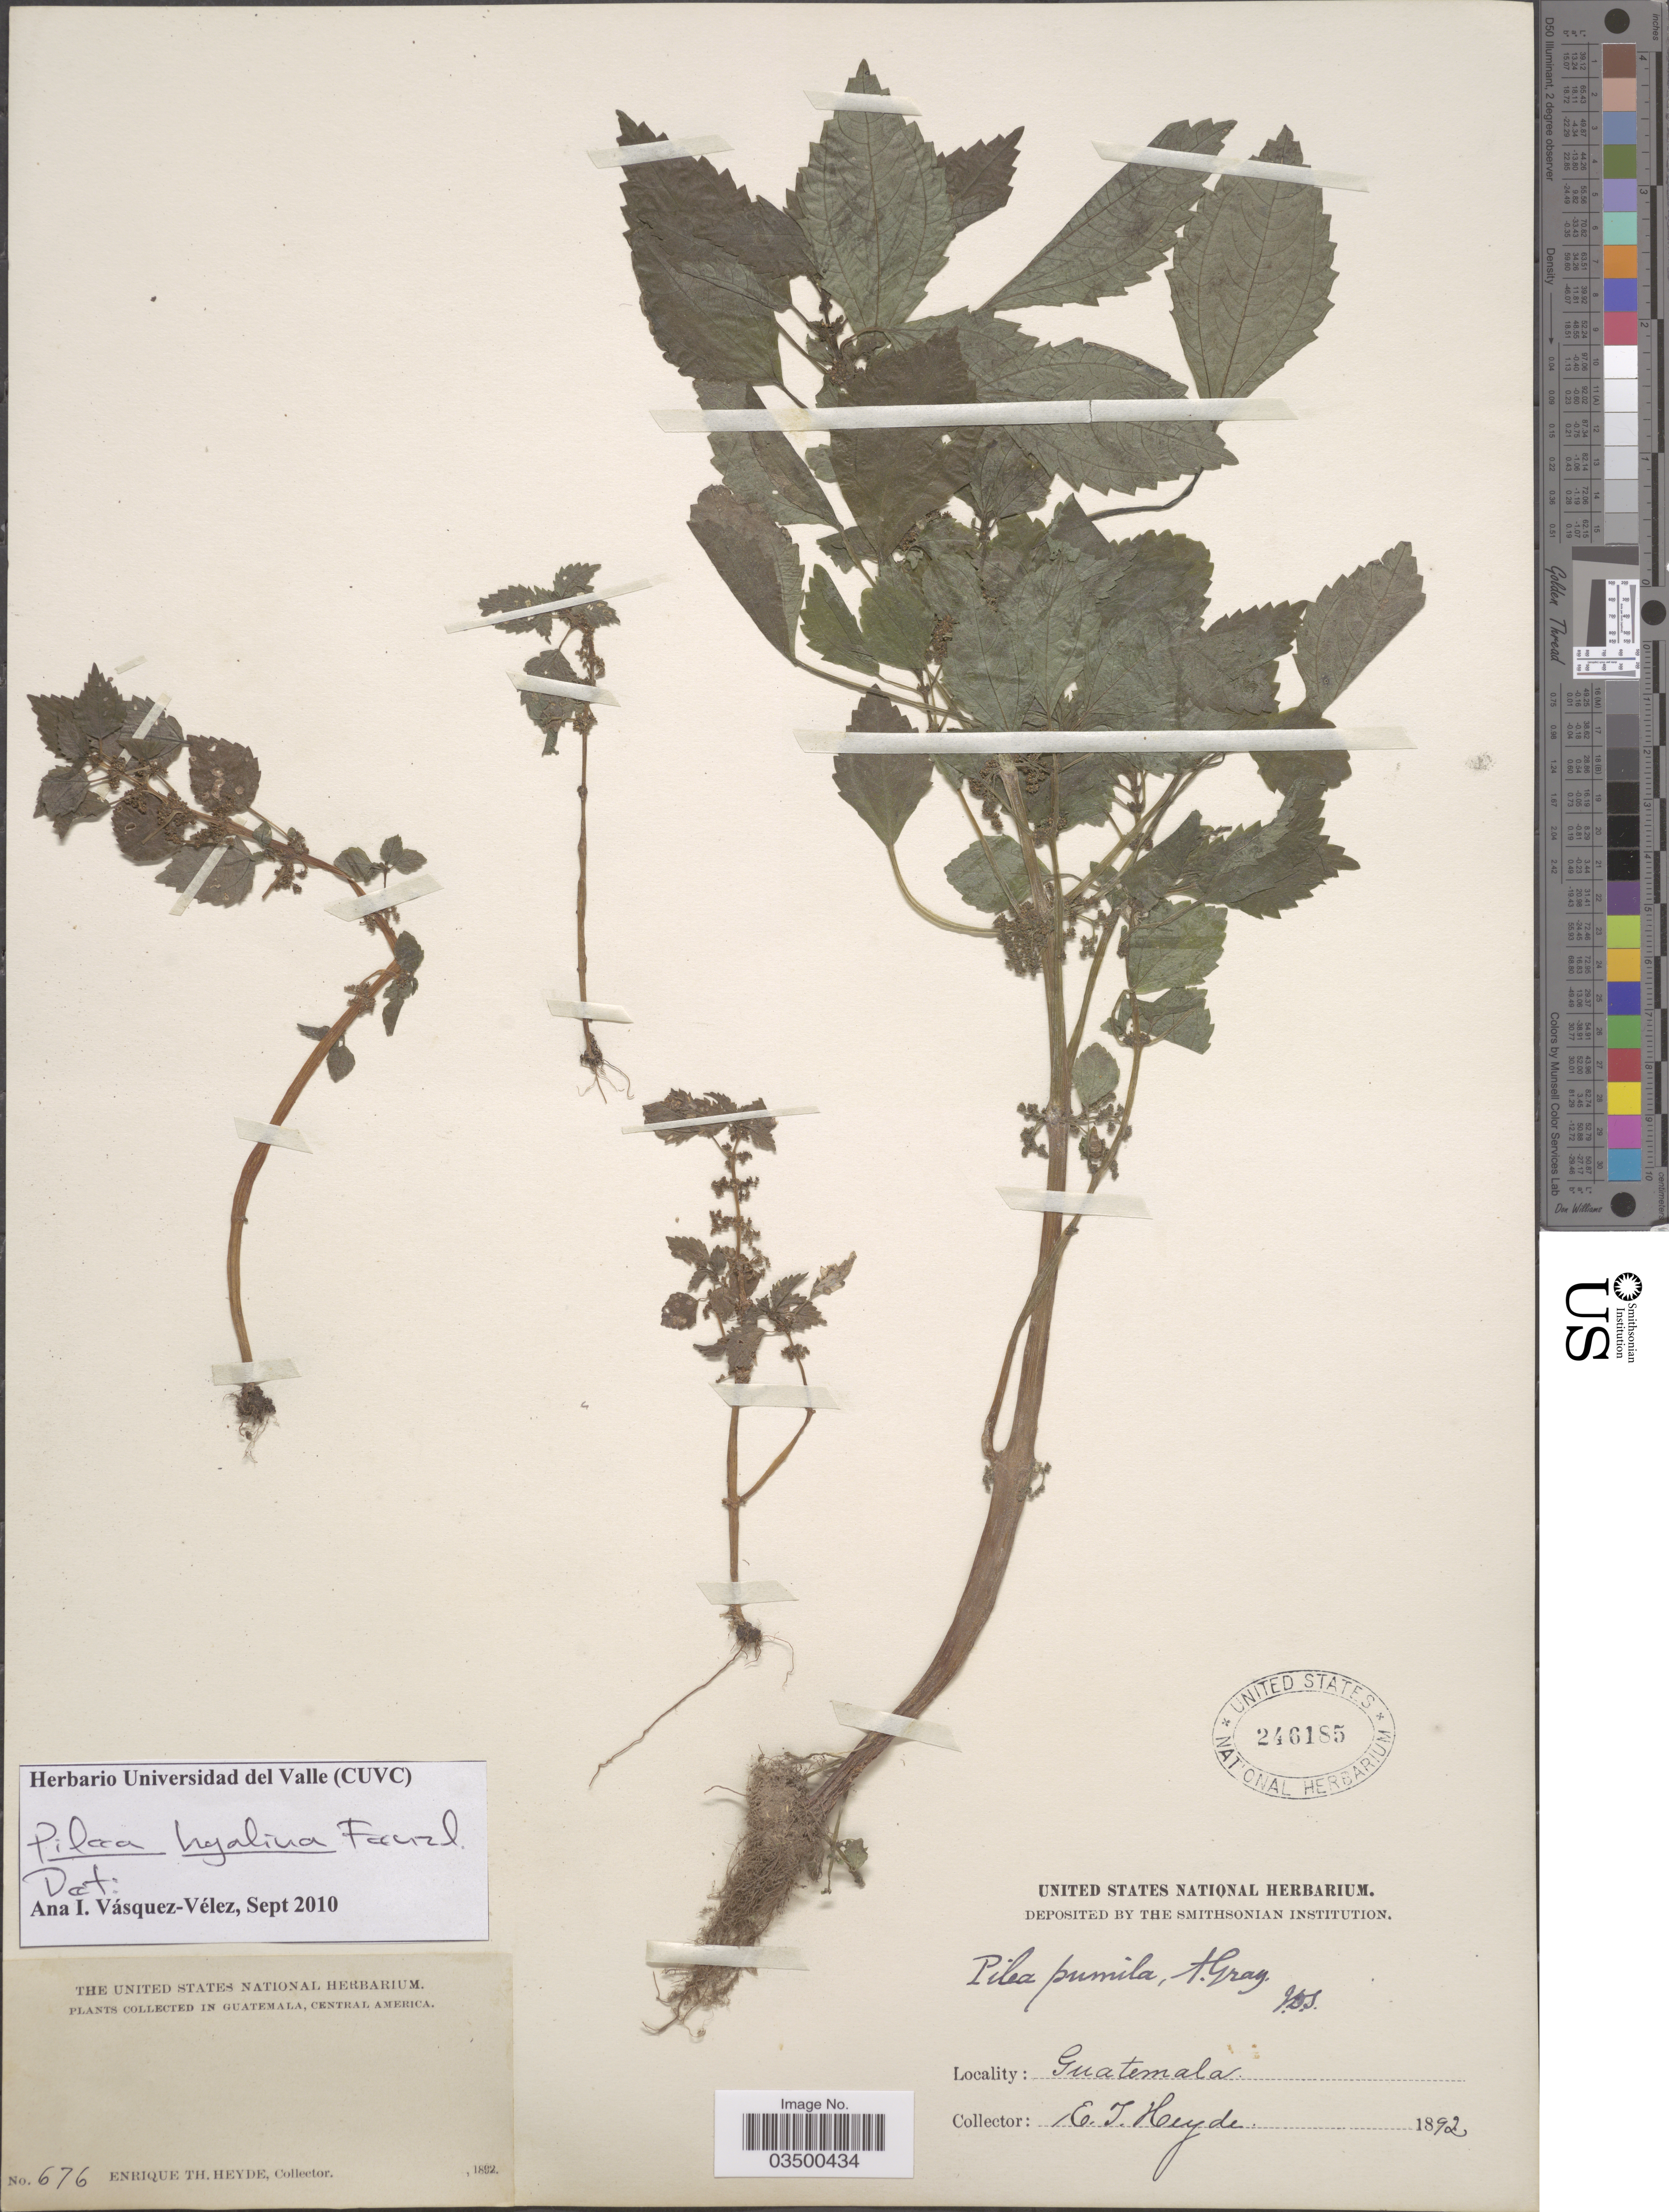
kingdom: Plantae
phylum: Tracheophyta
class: Magnoliopsida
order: Rosales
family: Urticaceae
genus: Pilea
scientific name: Pilea hyalina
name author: Fenzl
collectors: E. T. Heyde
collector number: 676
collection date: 1892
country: Guatemala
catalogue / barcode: US 246185